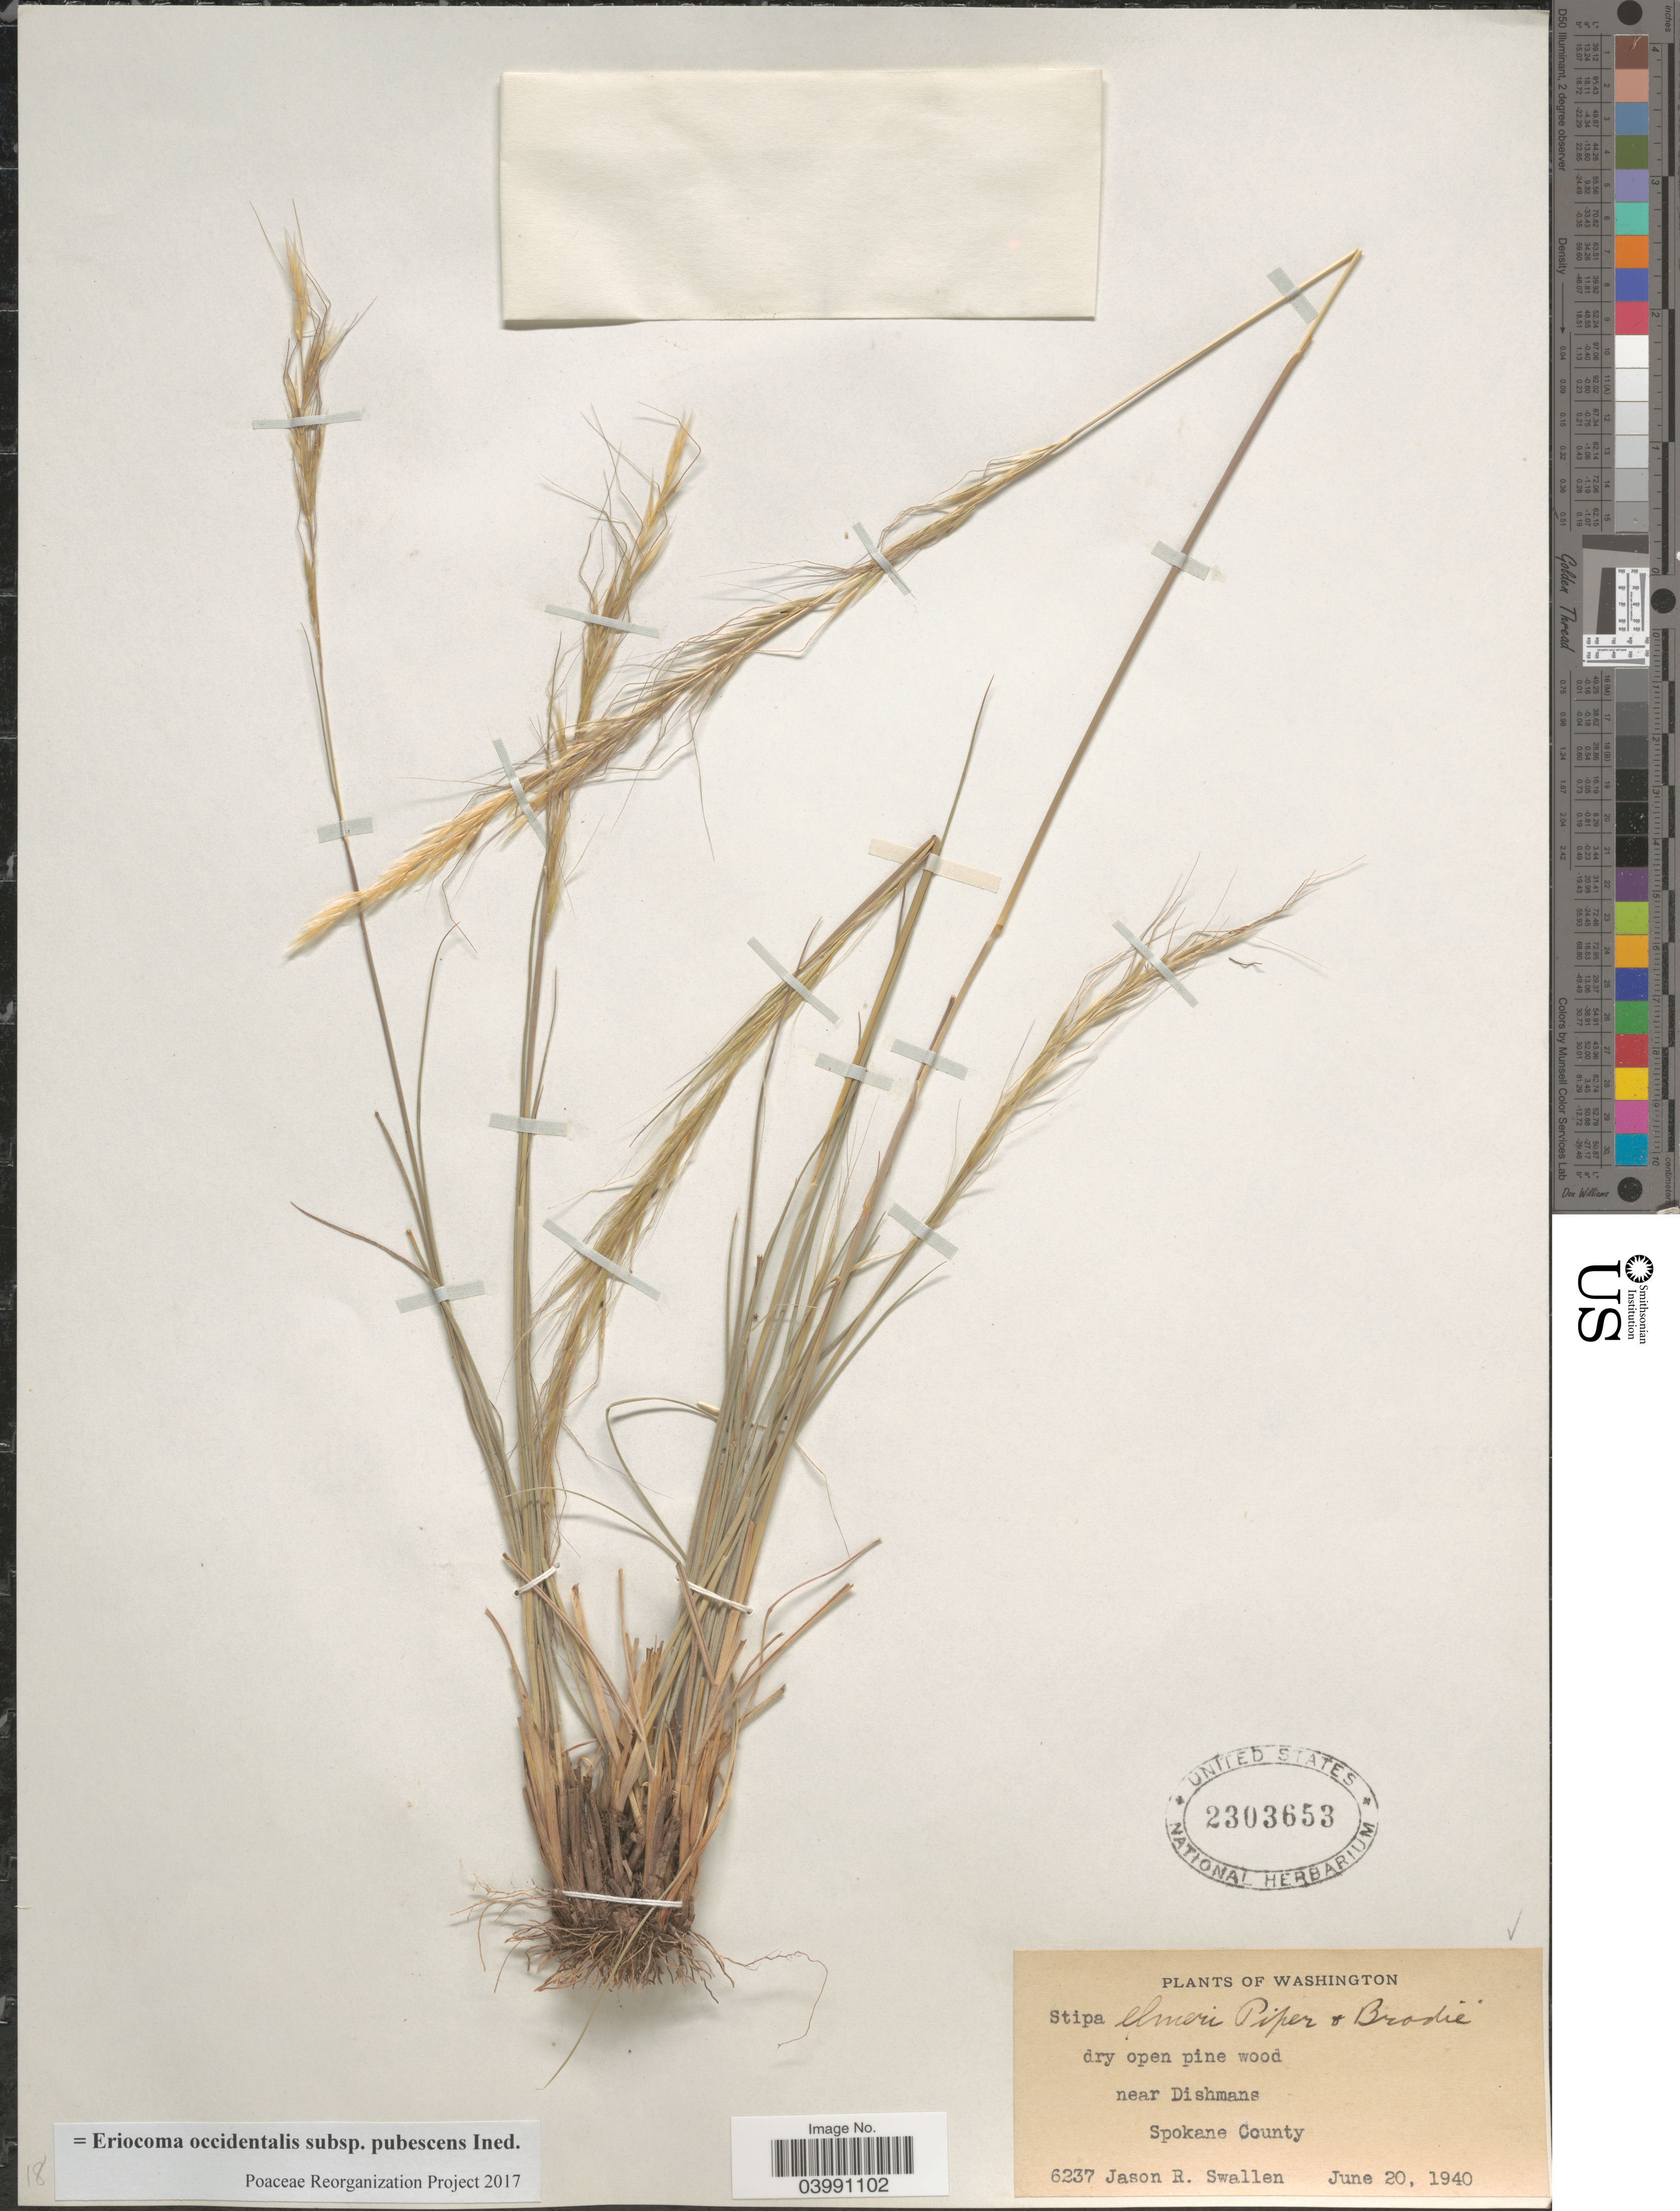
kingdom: Plantae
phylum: Tracheophyta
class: Liliopsida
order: Poales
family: Poaceae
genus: Eriocoma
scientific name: Eriocoma occidentalis subsp. pubescens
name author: (Vasey) Romasch.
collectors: J. R. Swallen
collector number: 6237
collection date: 1940-06-20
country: United States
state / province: Washington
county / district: Spokane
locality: Near Dishmans. Spokane County.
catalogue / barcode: US 2303653